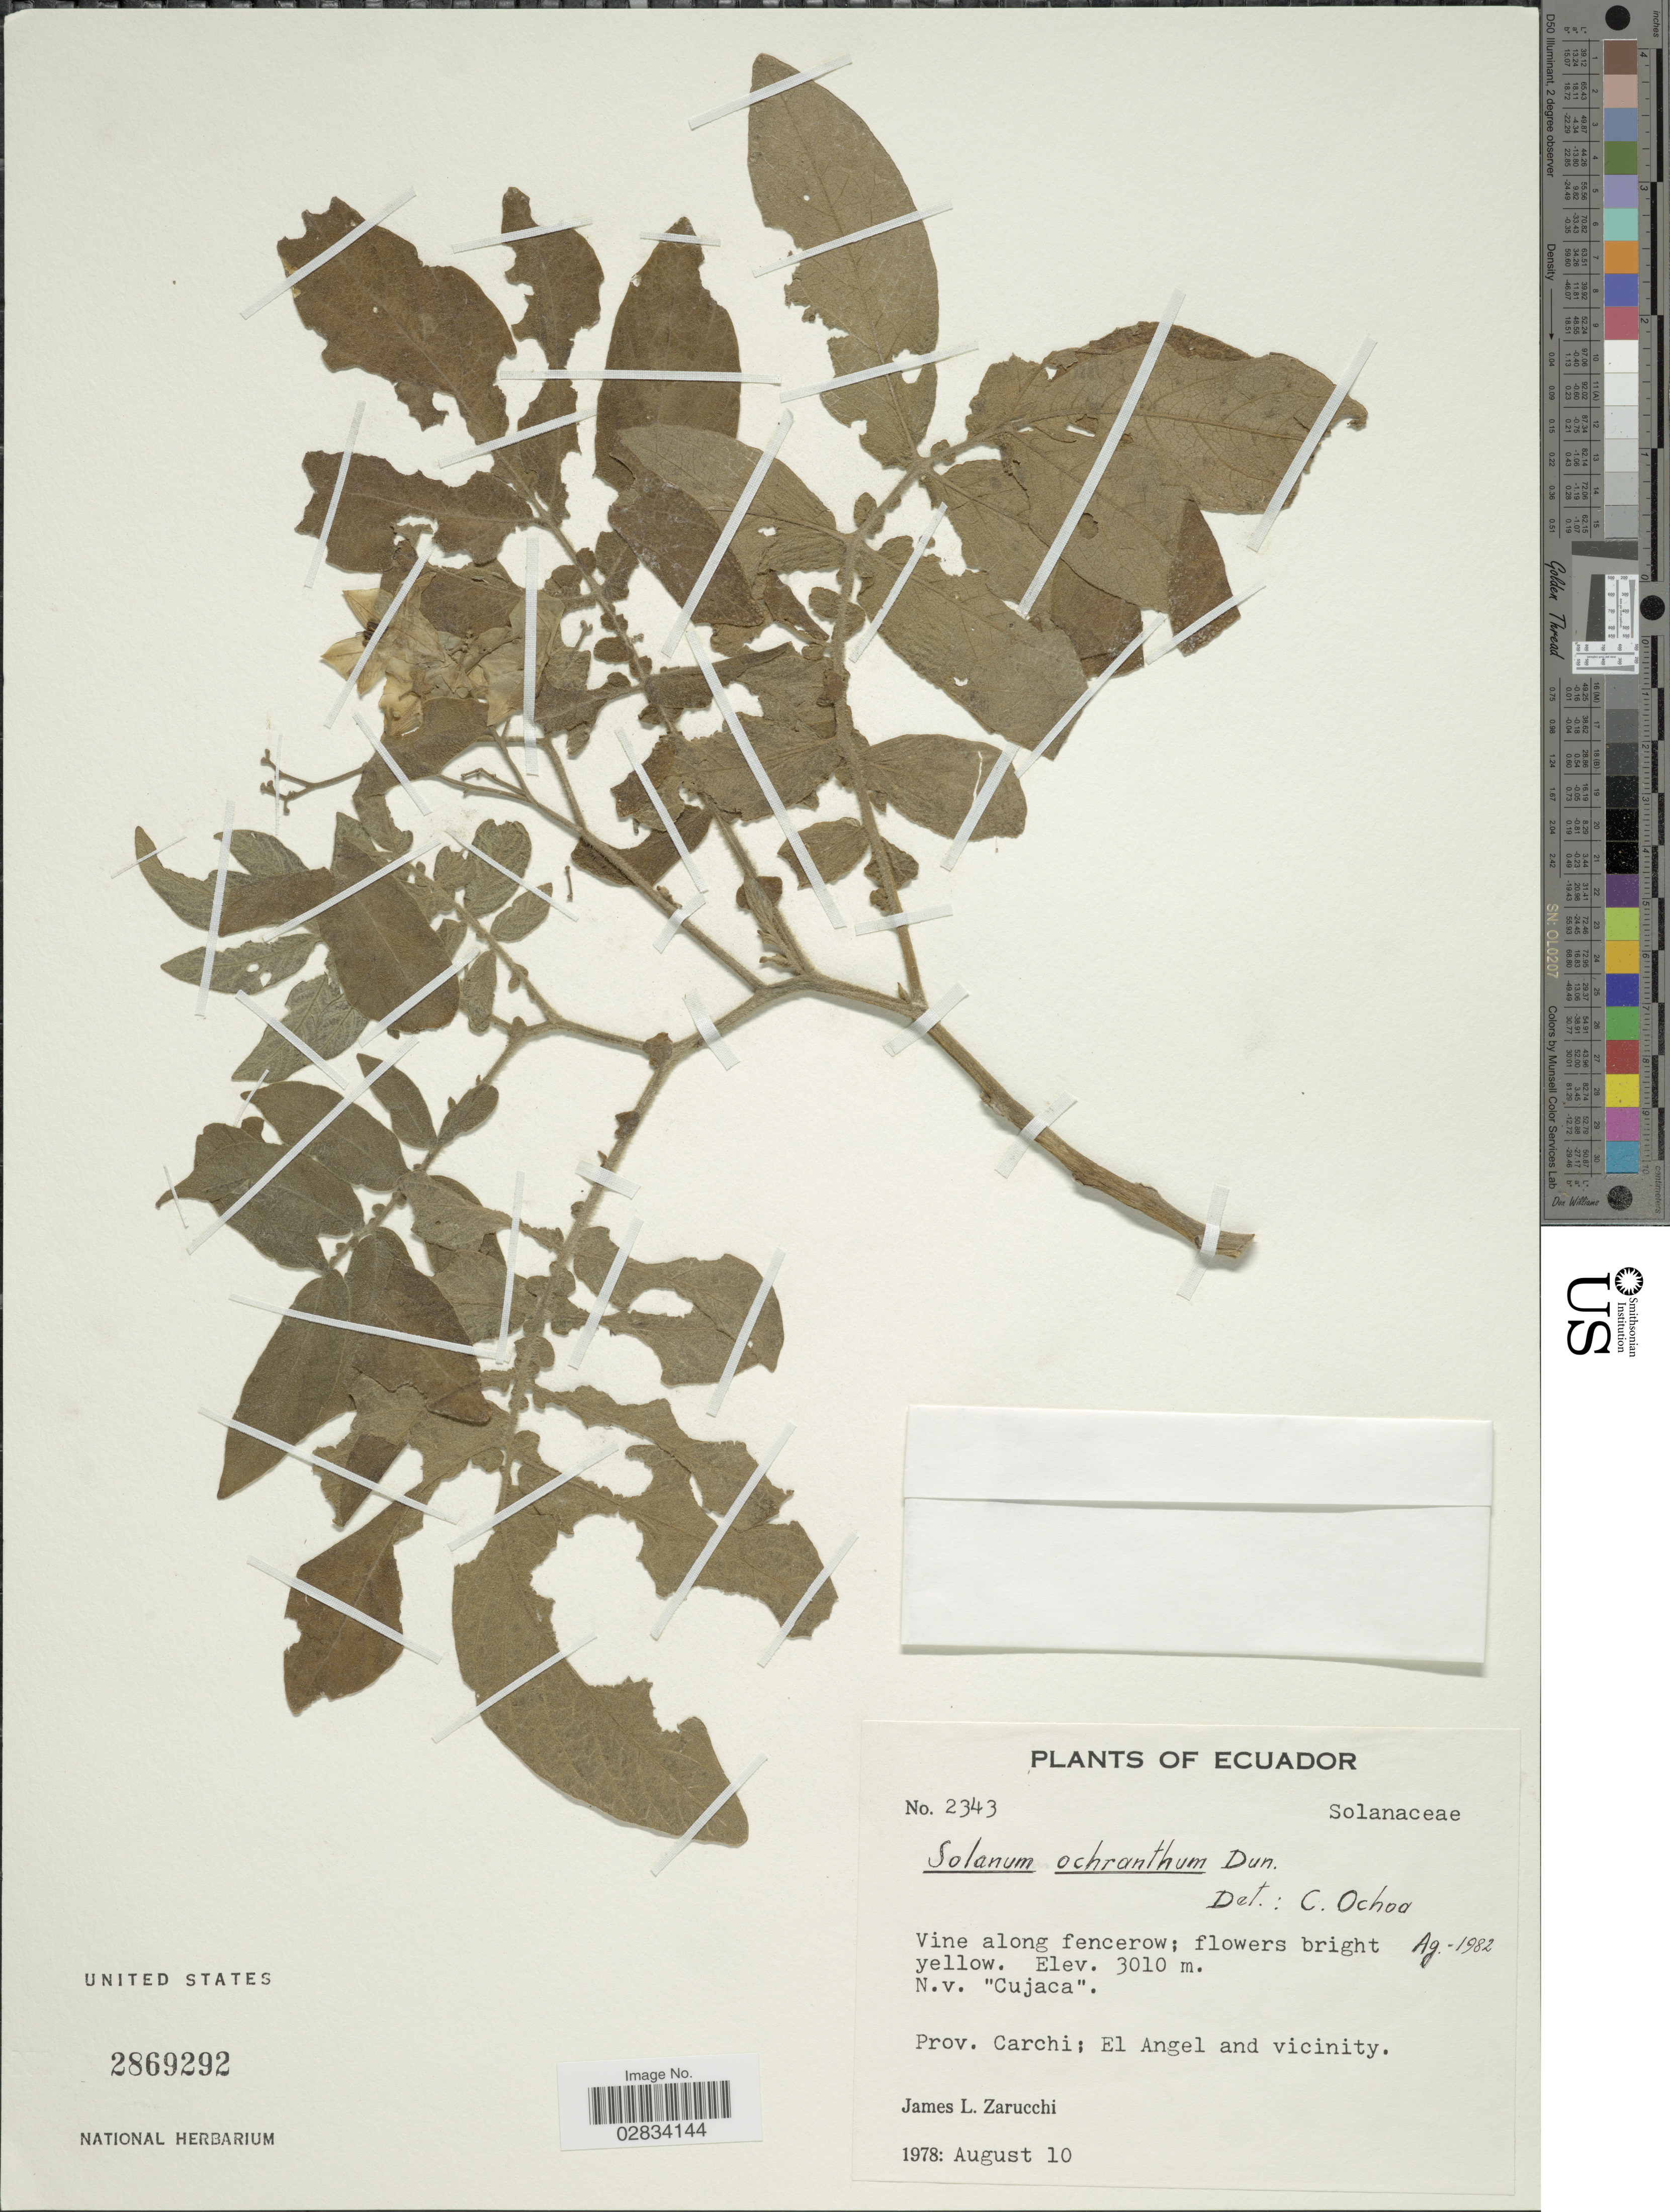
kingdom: Plantae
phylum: Tracheophyta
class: Magnoliopsida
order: Solanales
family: Solanaceae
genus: Solanum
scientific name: Solanum ochranthum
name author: Dunal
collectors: J. L. Zarucchi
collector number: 2343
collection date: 1978-08-10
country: Ecuador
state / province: Carchi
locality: El Angel and vicinity.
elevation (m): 3010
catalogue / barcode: US 2869292